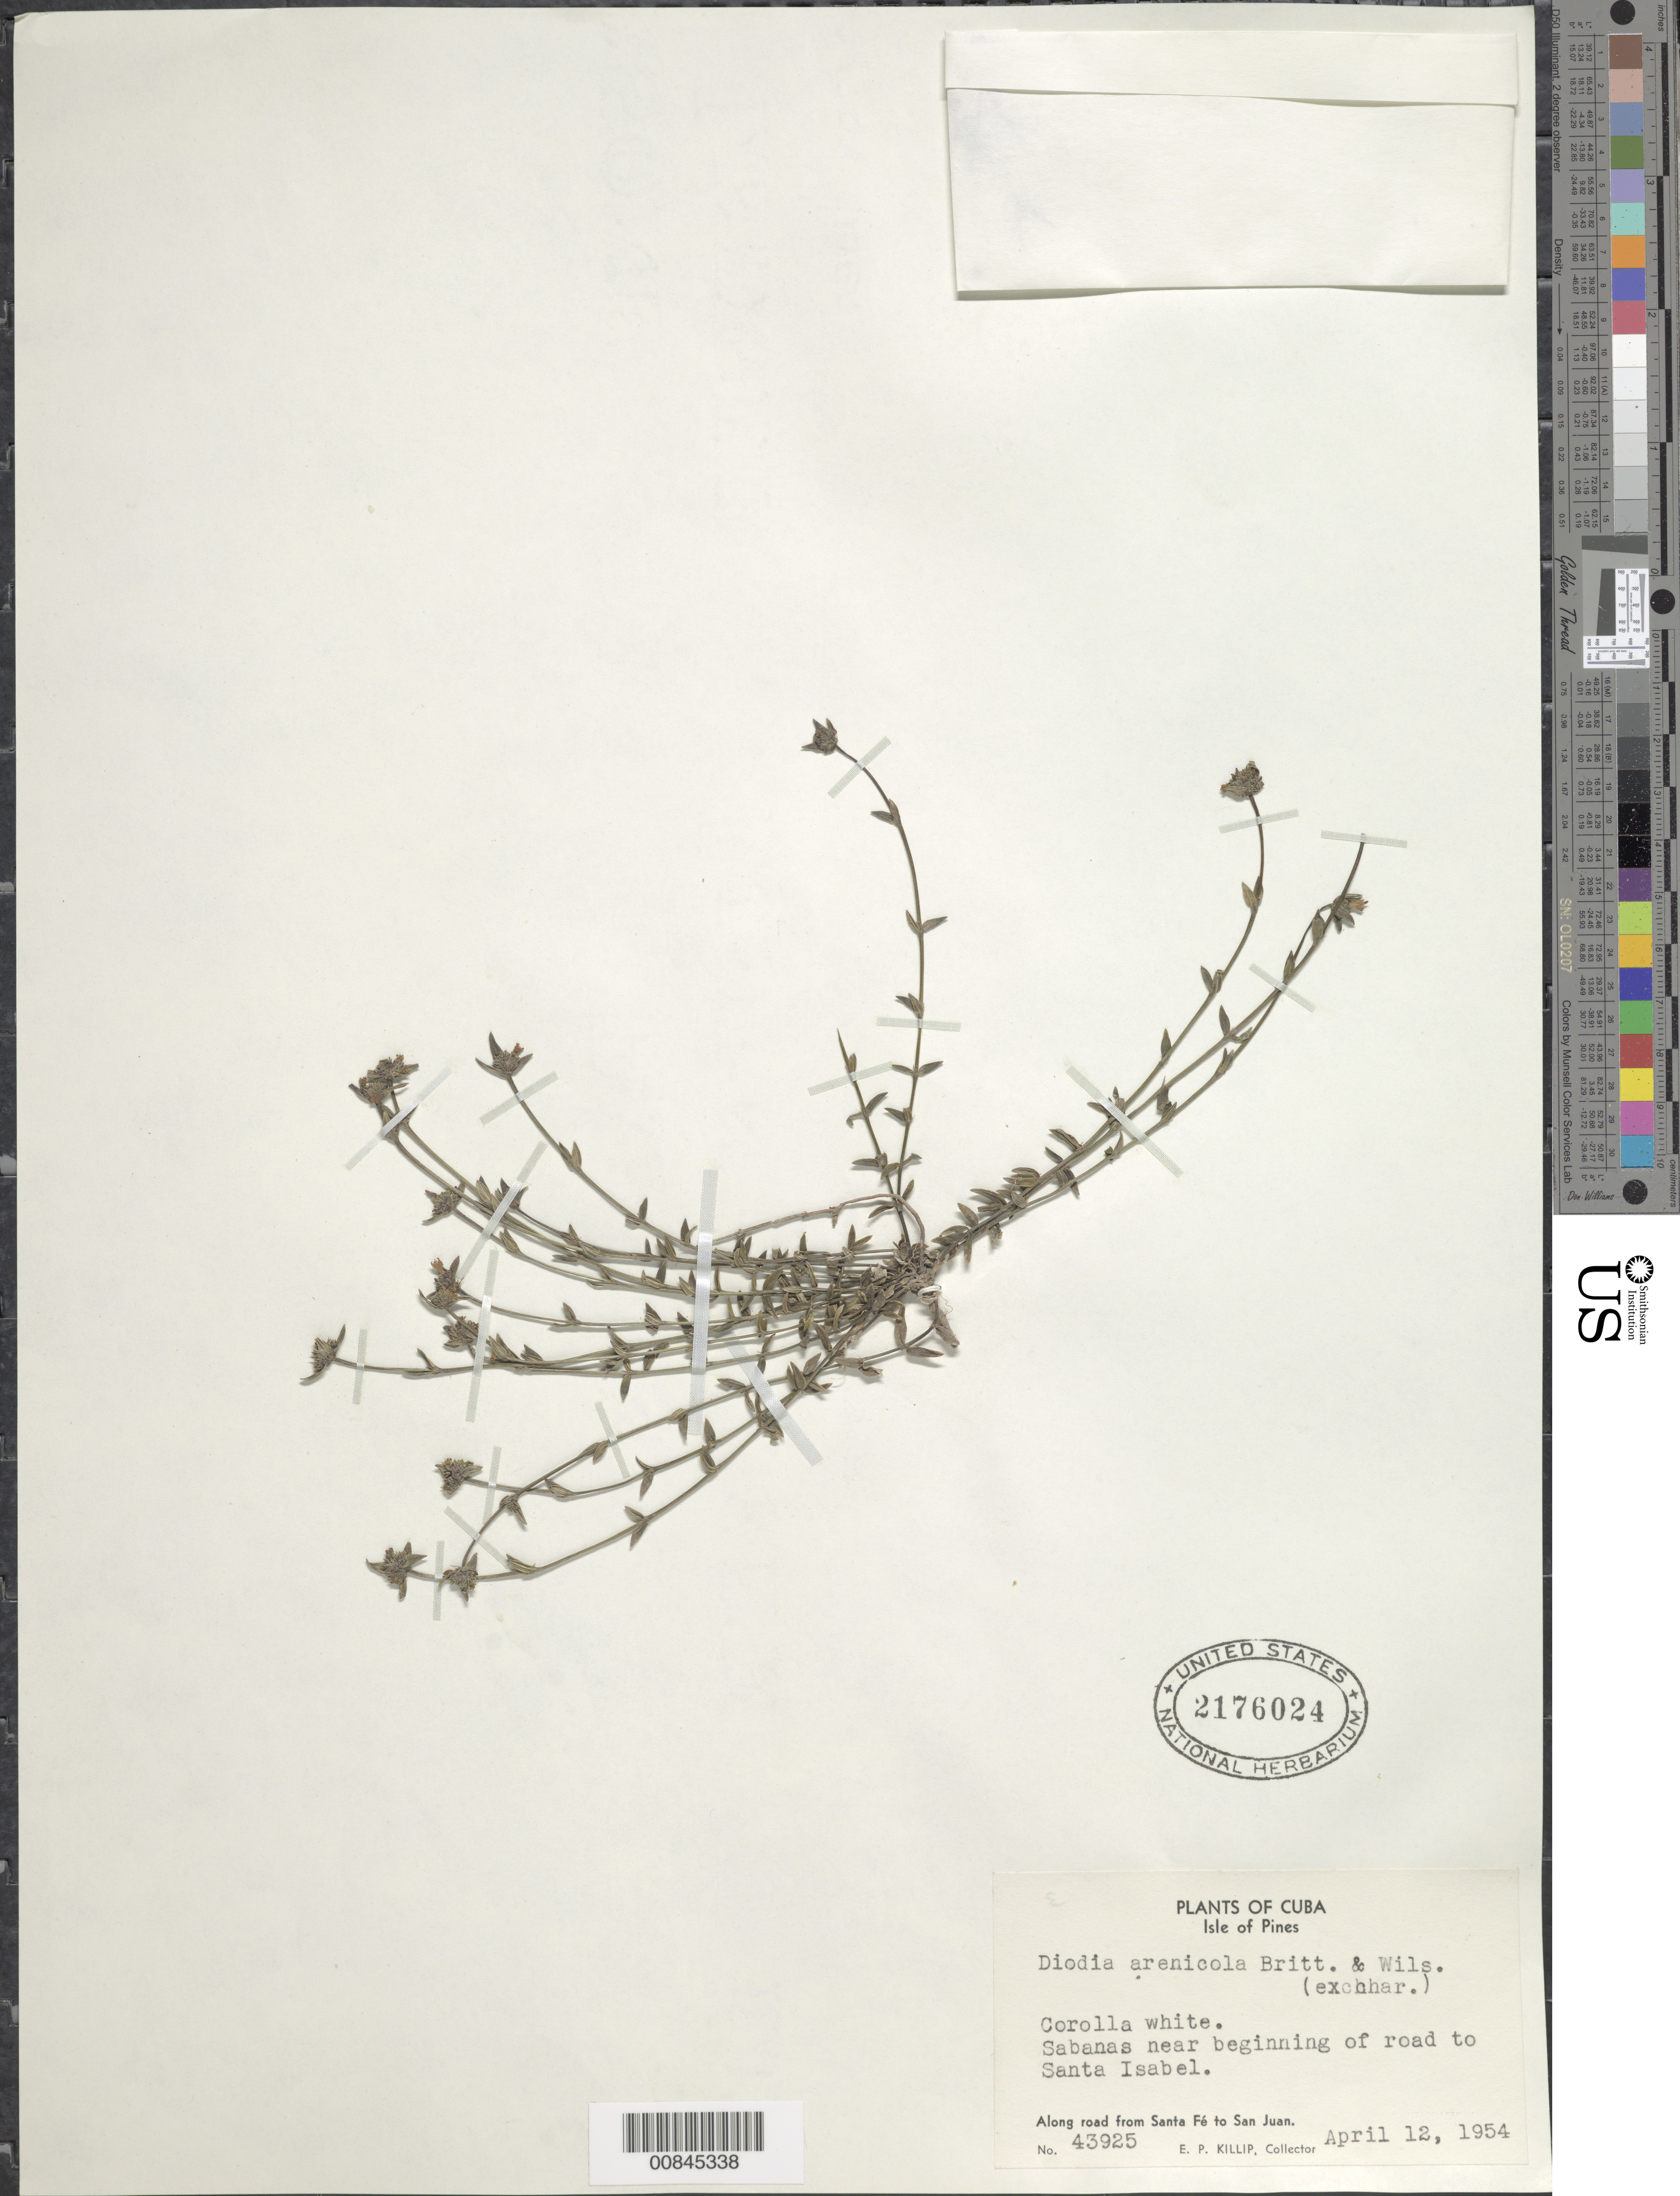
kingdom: Plantae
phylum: Tracheophyta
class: Magnoliopsida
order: Gentianales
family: Rubiaceae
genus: Richardia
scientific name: Richardia arenicola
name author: (Britton & P. Wilson) W.H. Lewis & R.L. Oliv.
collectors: E. P. Killip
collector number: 43925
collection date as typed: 12 Apr 1954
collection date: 1954-04-12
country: Cuba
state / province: Isla de La Juventud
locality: Along road from Santa Fé to San Juan, near beginning of road to Santa Isabel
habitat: Sabanas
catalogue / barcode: US 2176024